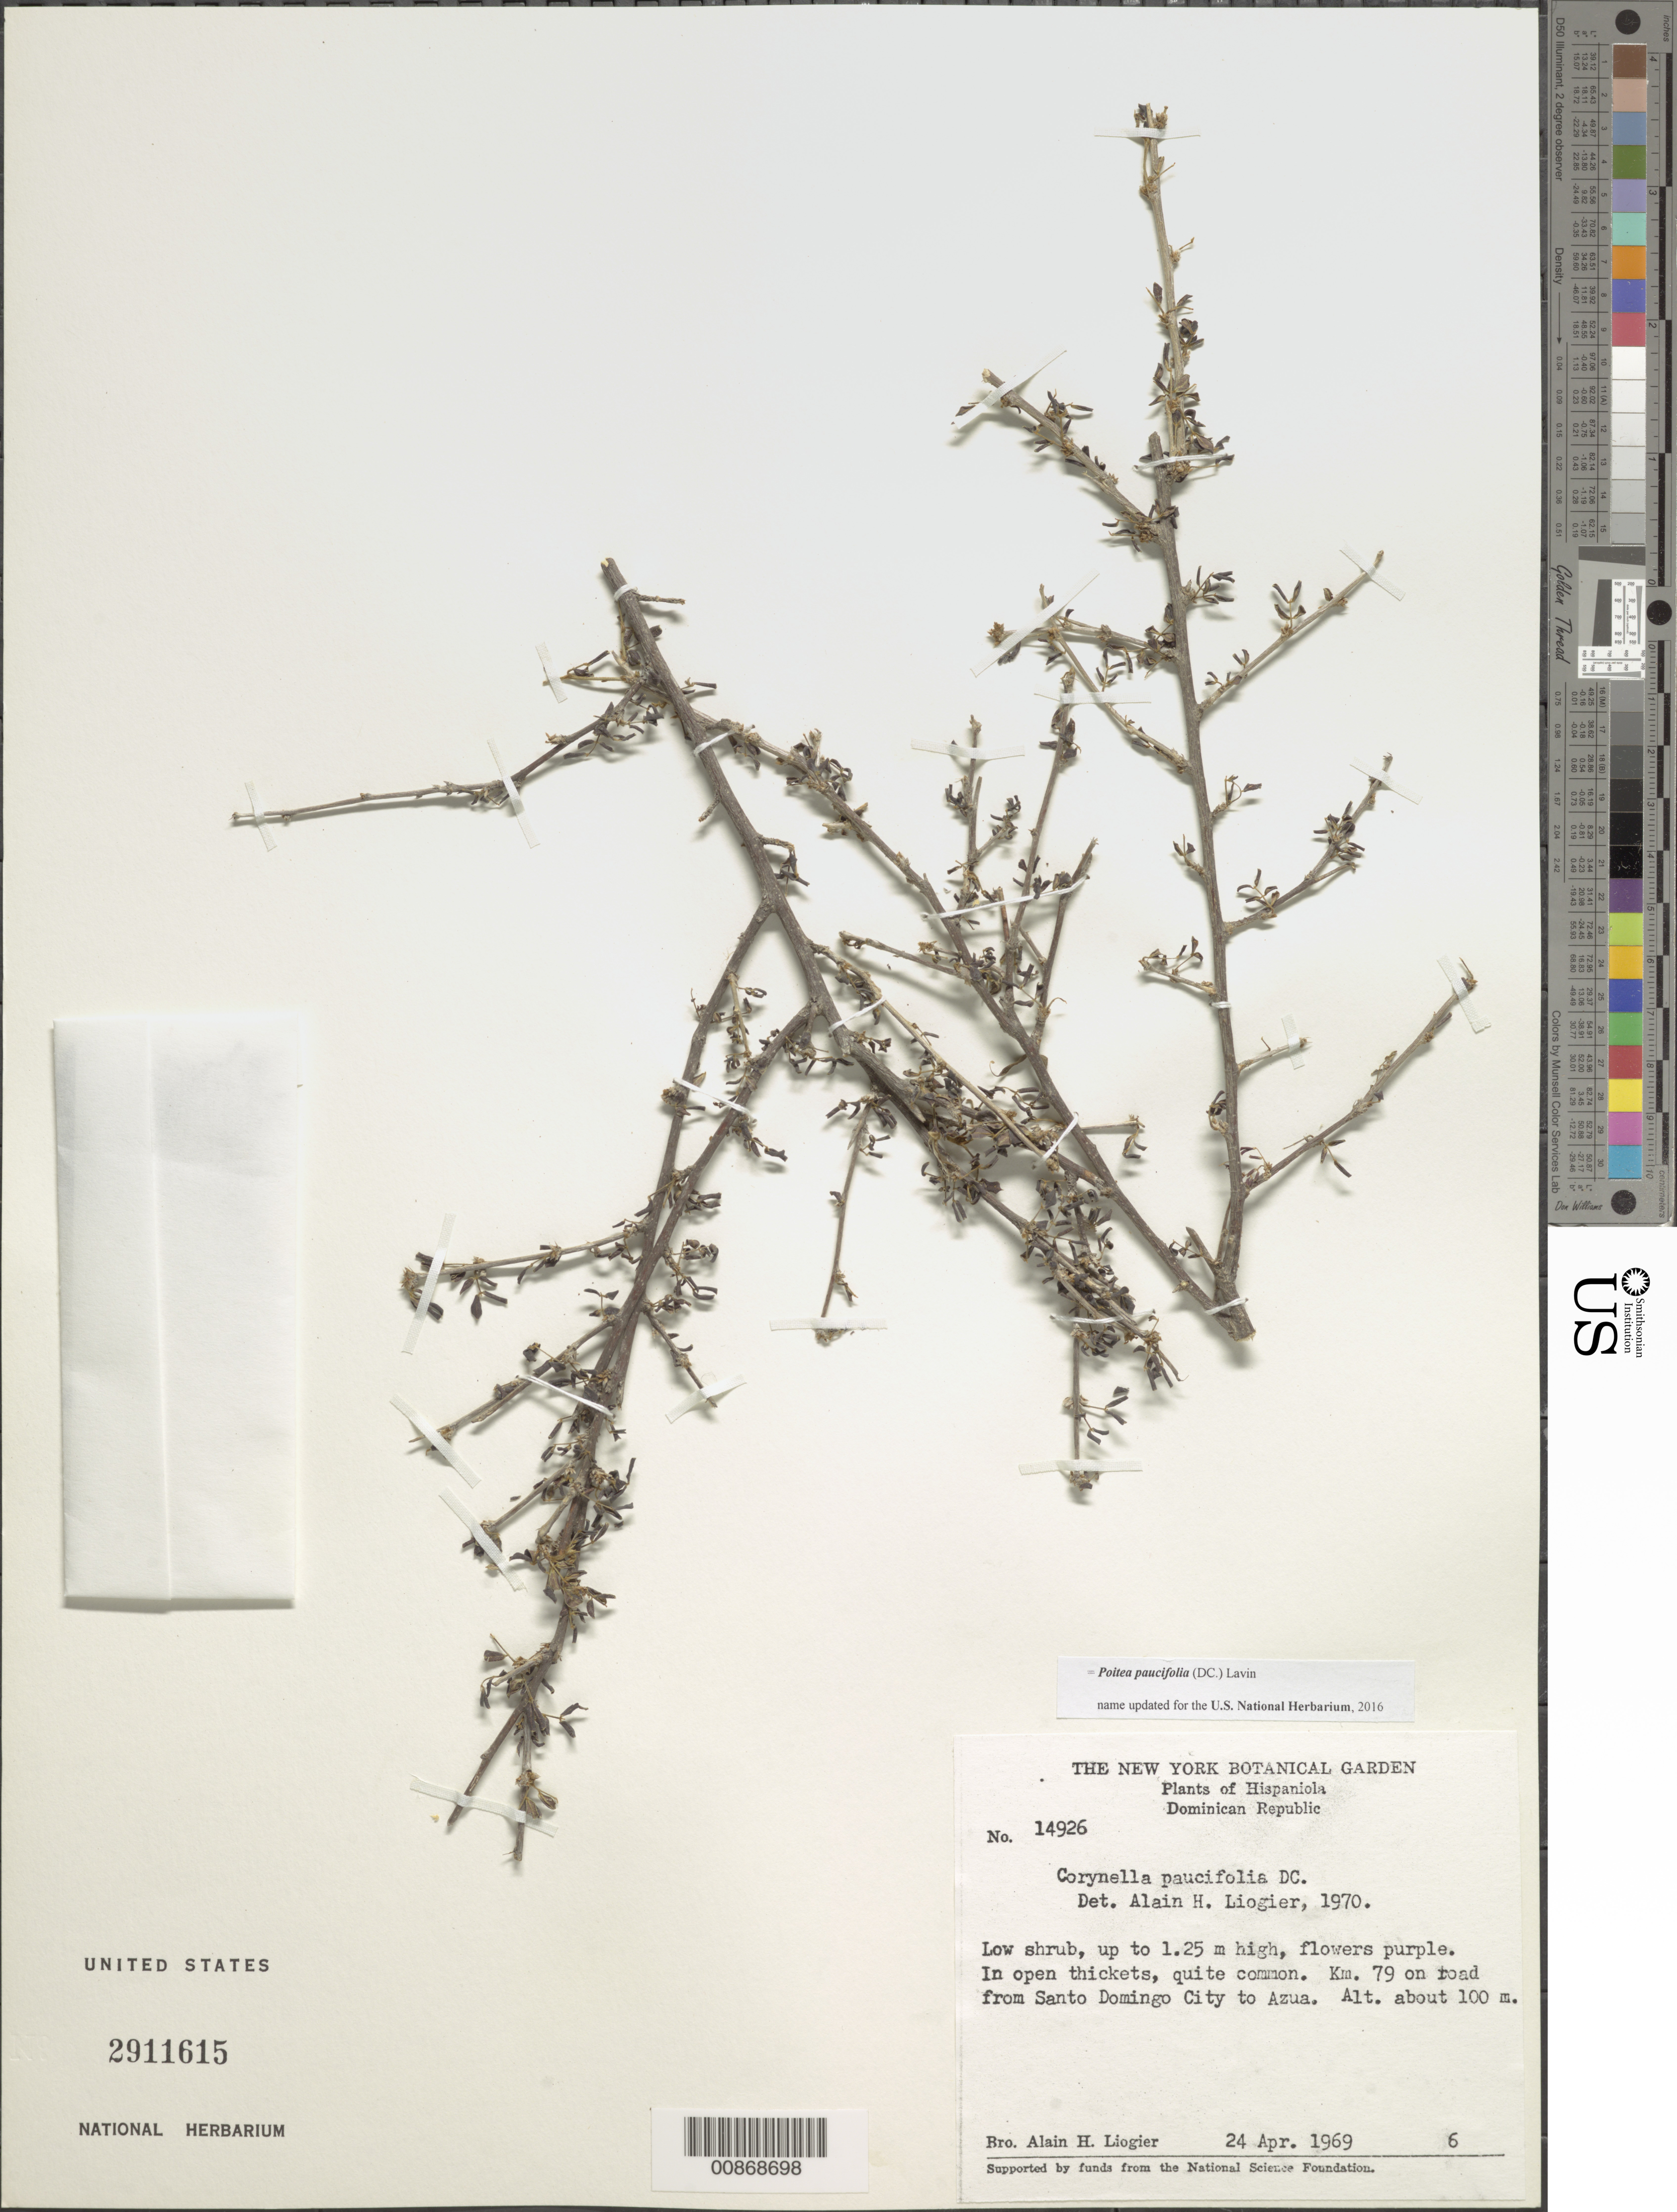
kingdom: Plantae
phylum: Tracheophyta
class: Magnoliopsida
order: Fabales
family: Fabaceae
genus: Poitea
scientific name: Poitea paucifolia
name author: (DC.) Lavin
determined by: Liogier, Alain H.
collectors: A. H. Liogier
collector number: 14926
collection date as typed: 24 Apr 1969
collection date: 1969-04-24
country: Dominican Republic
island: Hispaniola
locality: Km 79 on road from Santo Domingo City to Azua.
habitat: In open thickets.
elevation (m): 100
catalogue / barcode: US 2911615